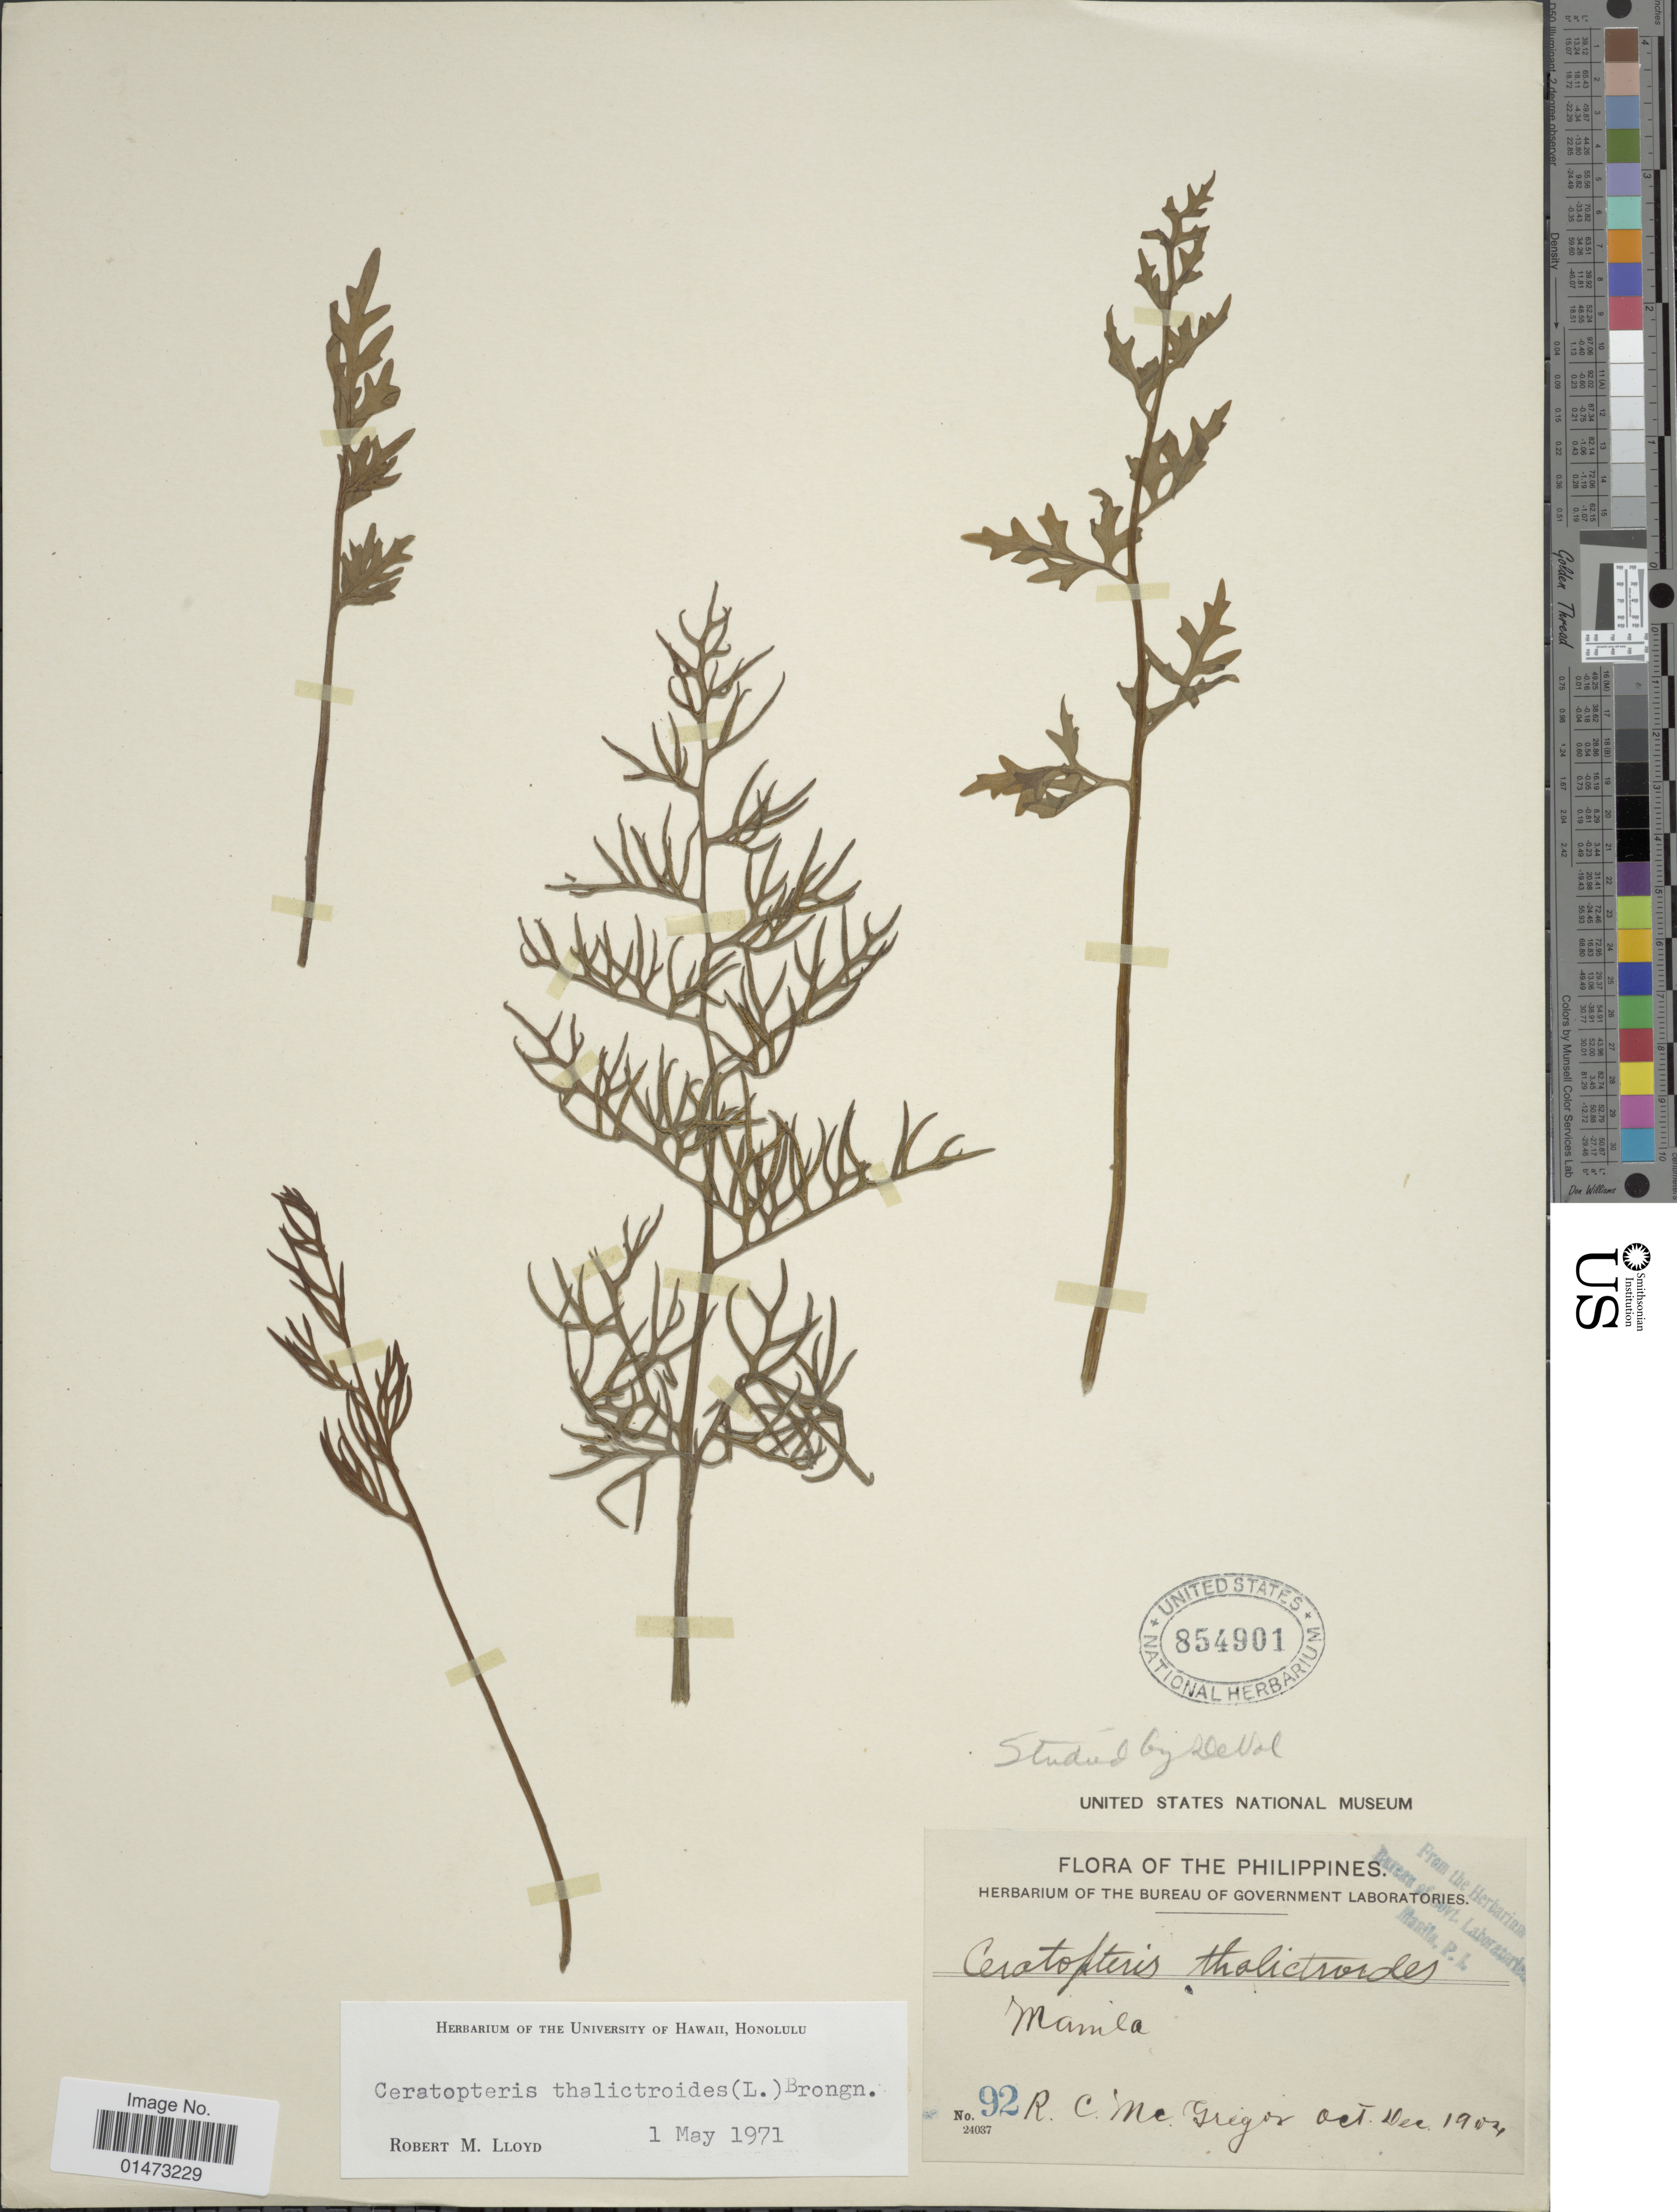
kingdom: Plantae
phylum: Tracheophyta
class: Polypodiopsida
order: Polypodiales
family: Pteridaceae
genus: Ceratopteris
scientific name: Ceratopteris thalictroides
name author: (L.) Brongn.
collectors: R. C. McGregor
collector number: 92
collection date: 1904-10/1904-12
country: Philippines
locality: Manila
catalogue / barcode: US 854901